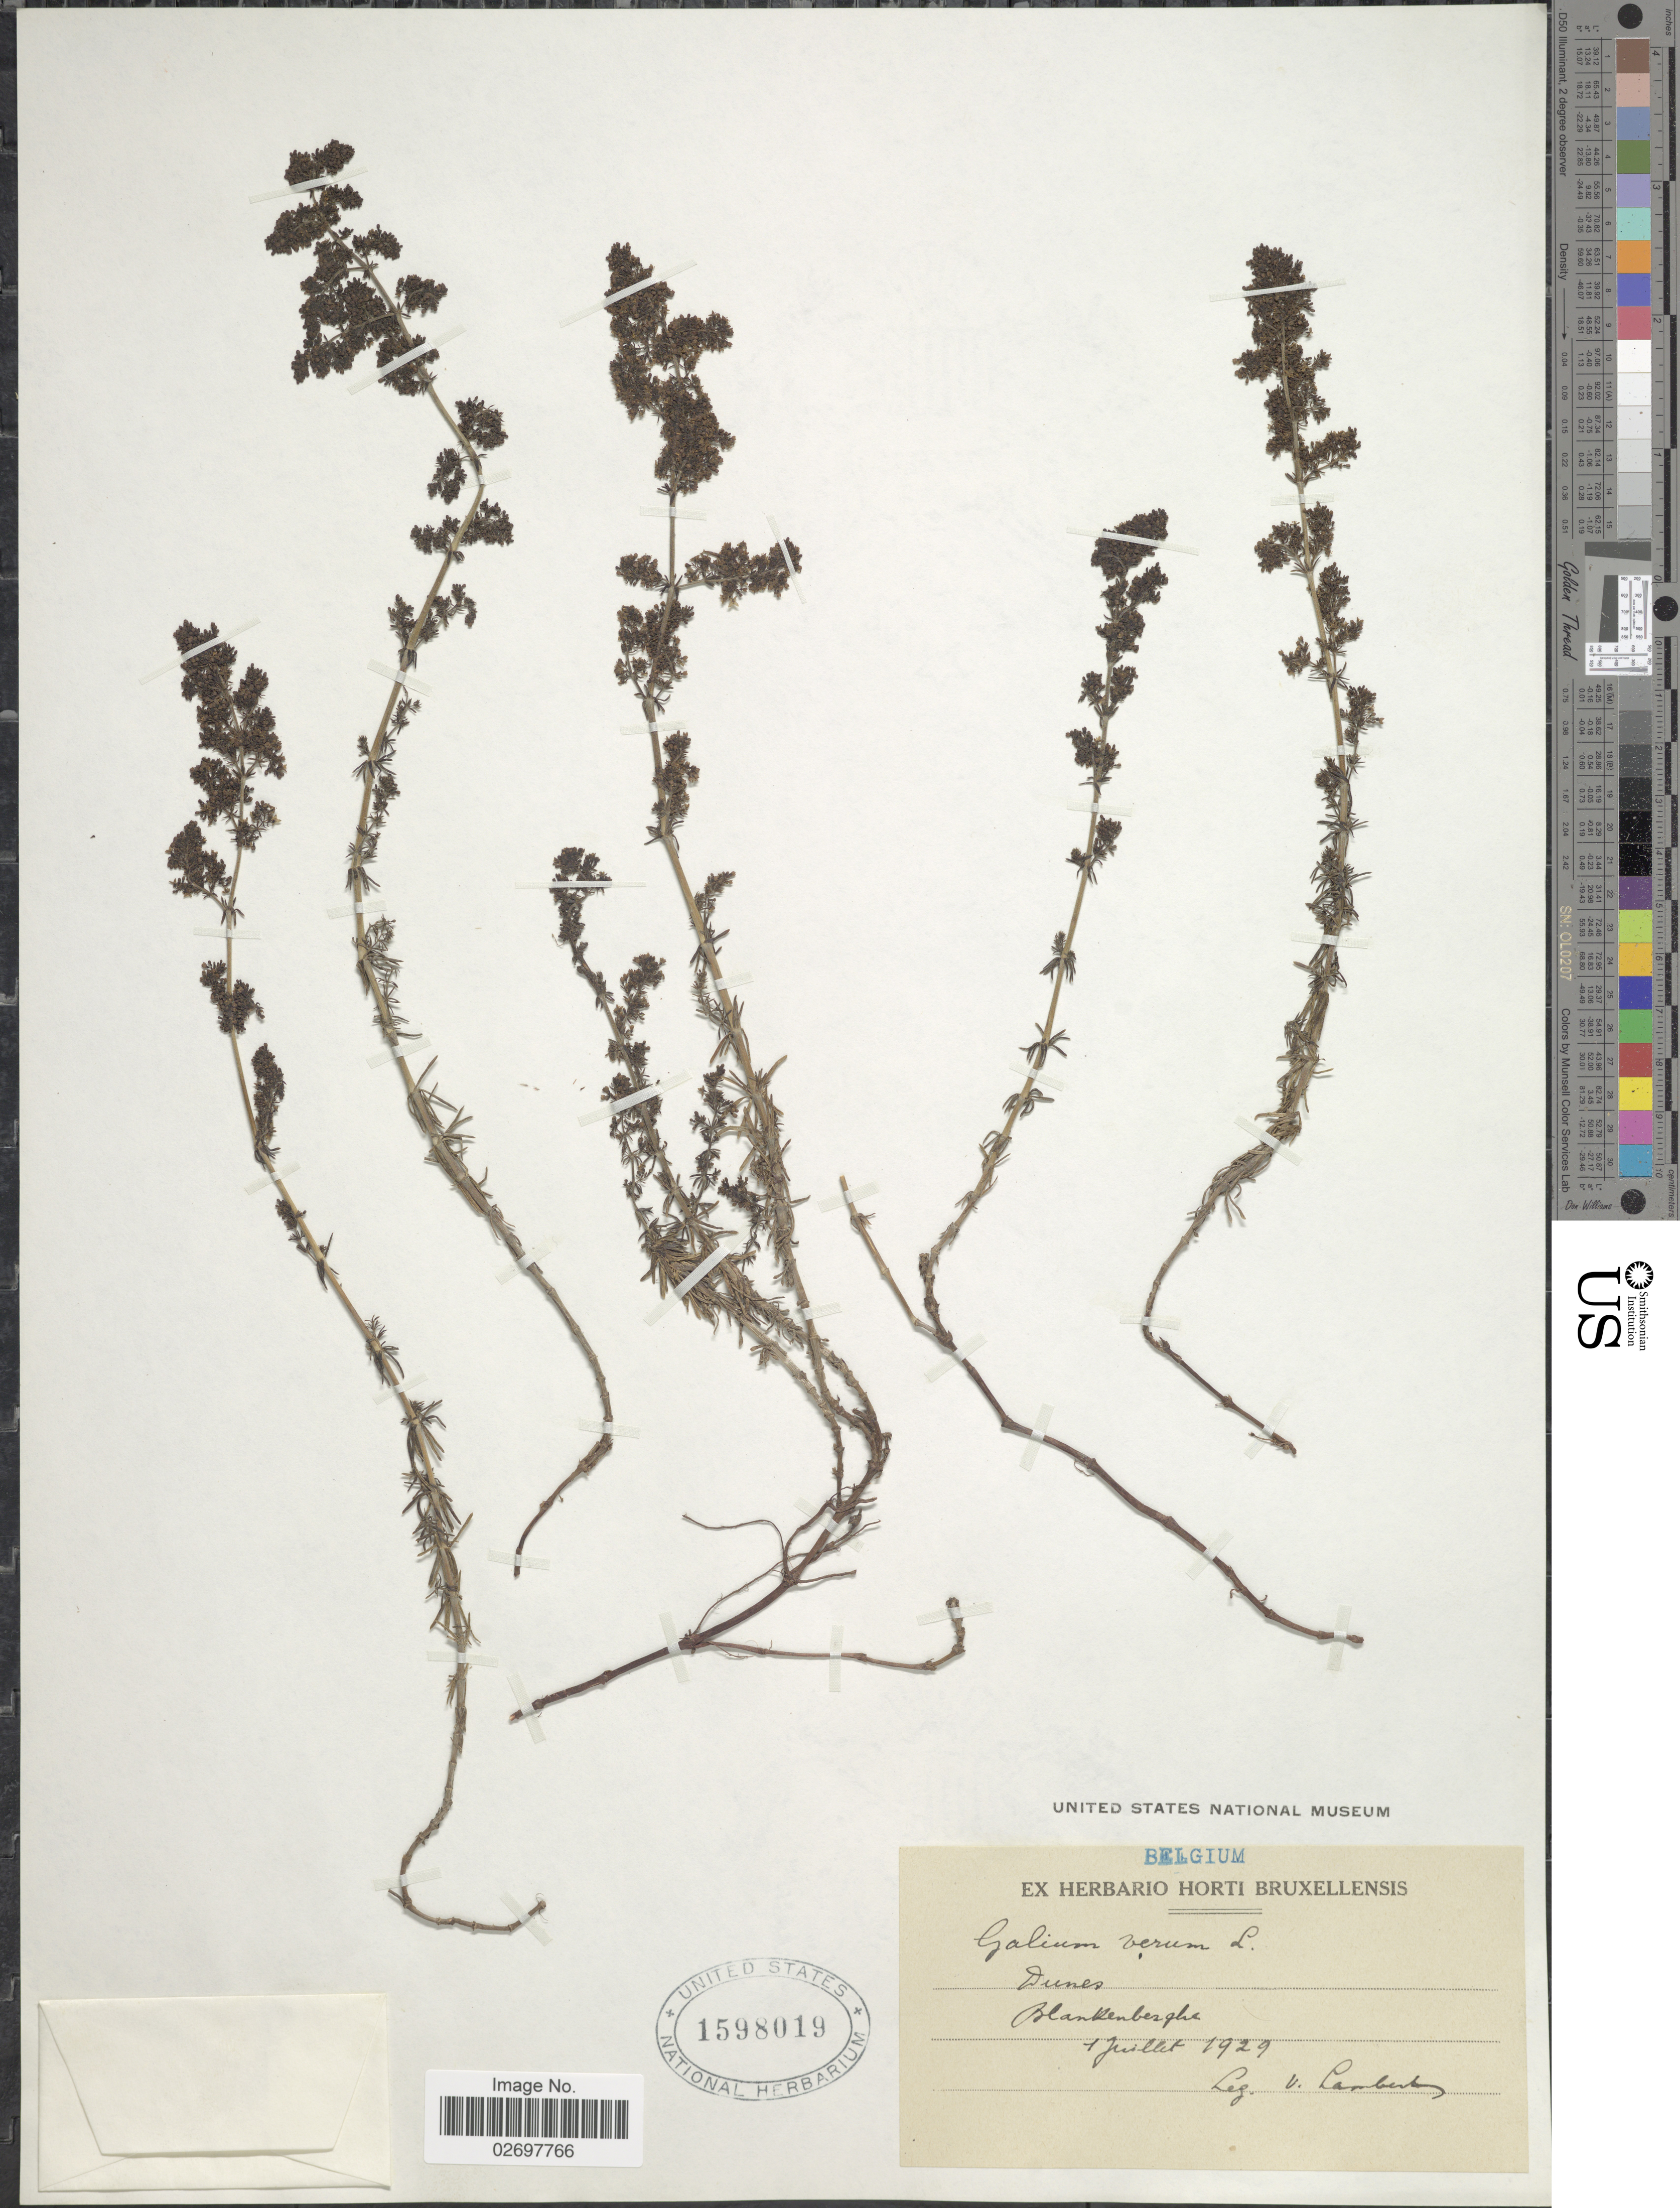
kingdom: Plantae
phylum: Tracheophyta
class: Magnoliopsida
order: Gentianales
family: Rubiaceae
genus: Galium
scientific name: Galium verum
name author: L.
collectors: V. Lambert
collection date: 1929-07-01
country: Belgium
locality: Dunes, Blankenberghe, Belgium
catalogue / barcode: US 1598019